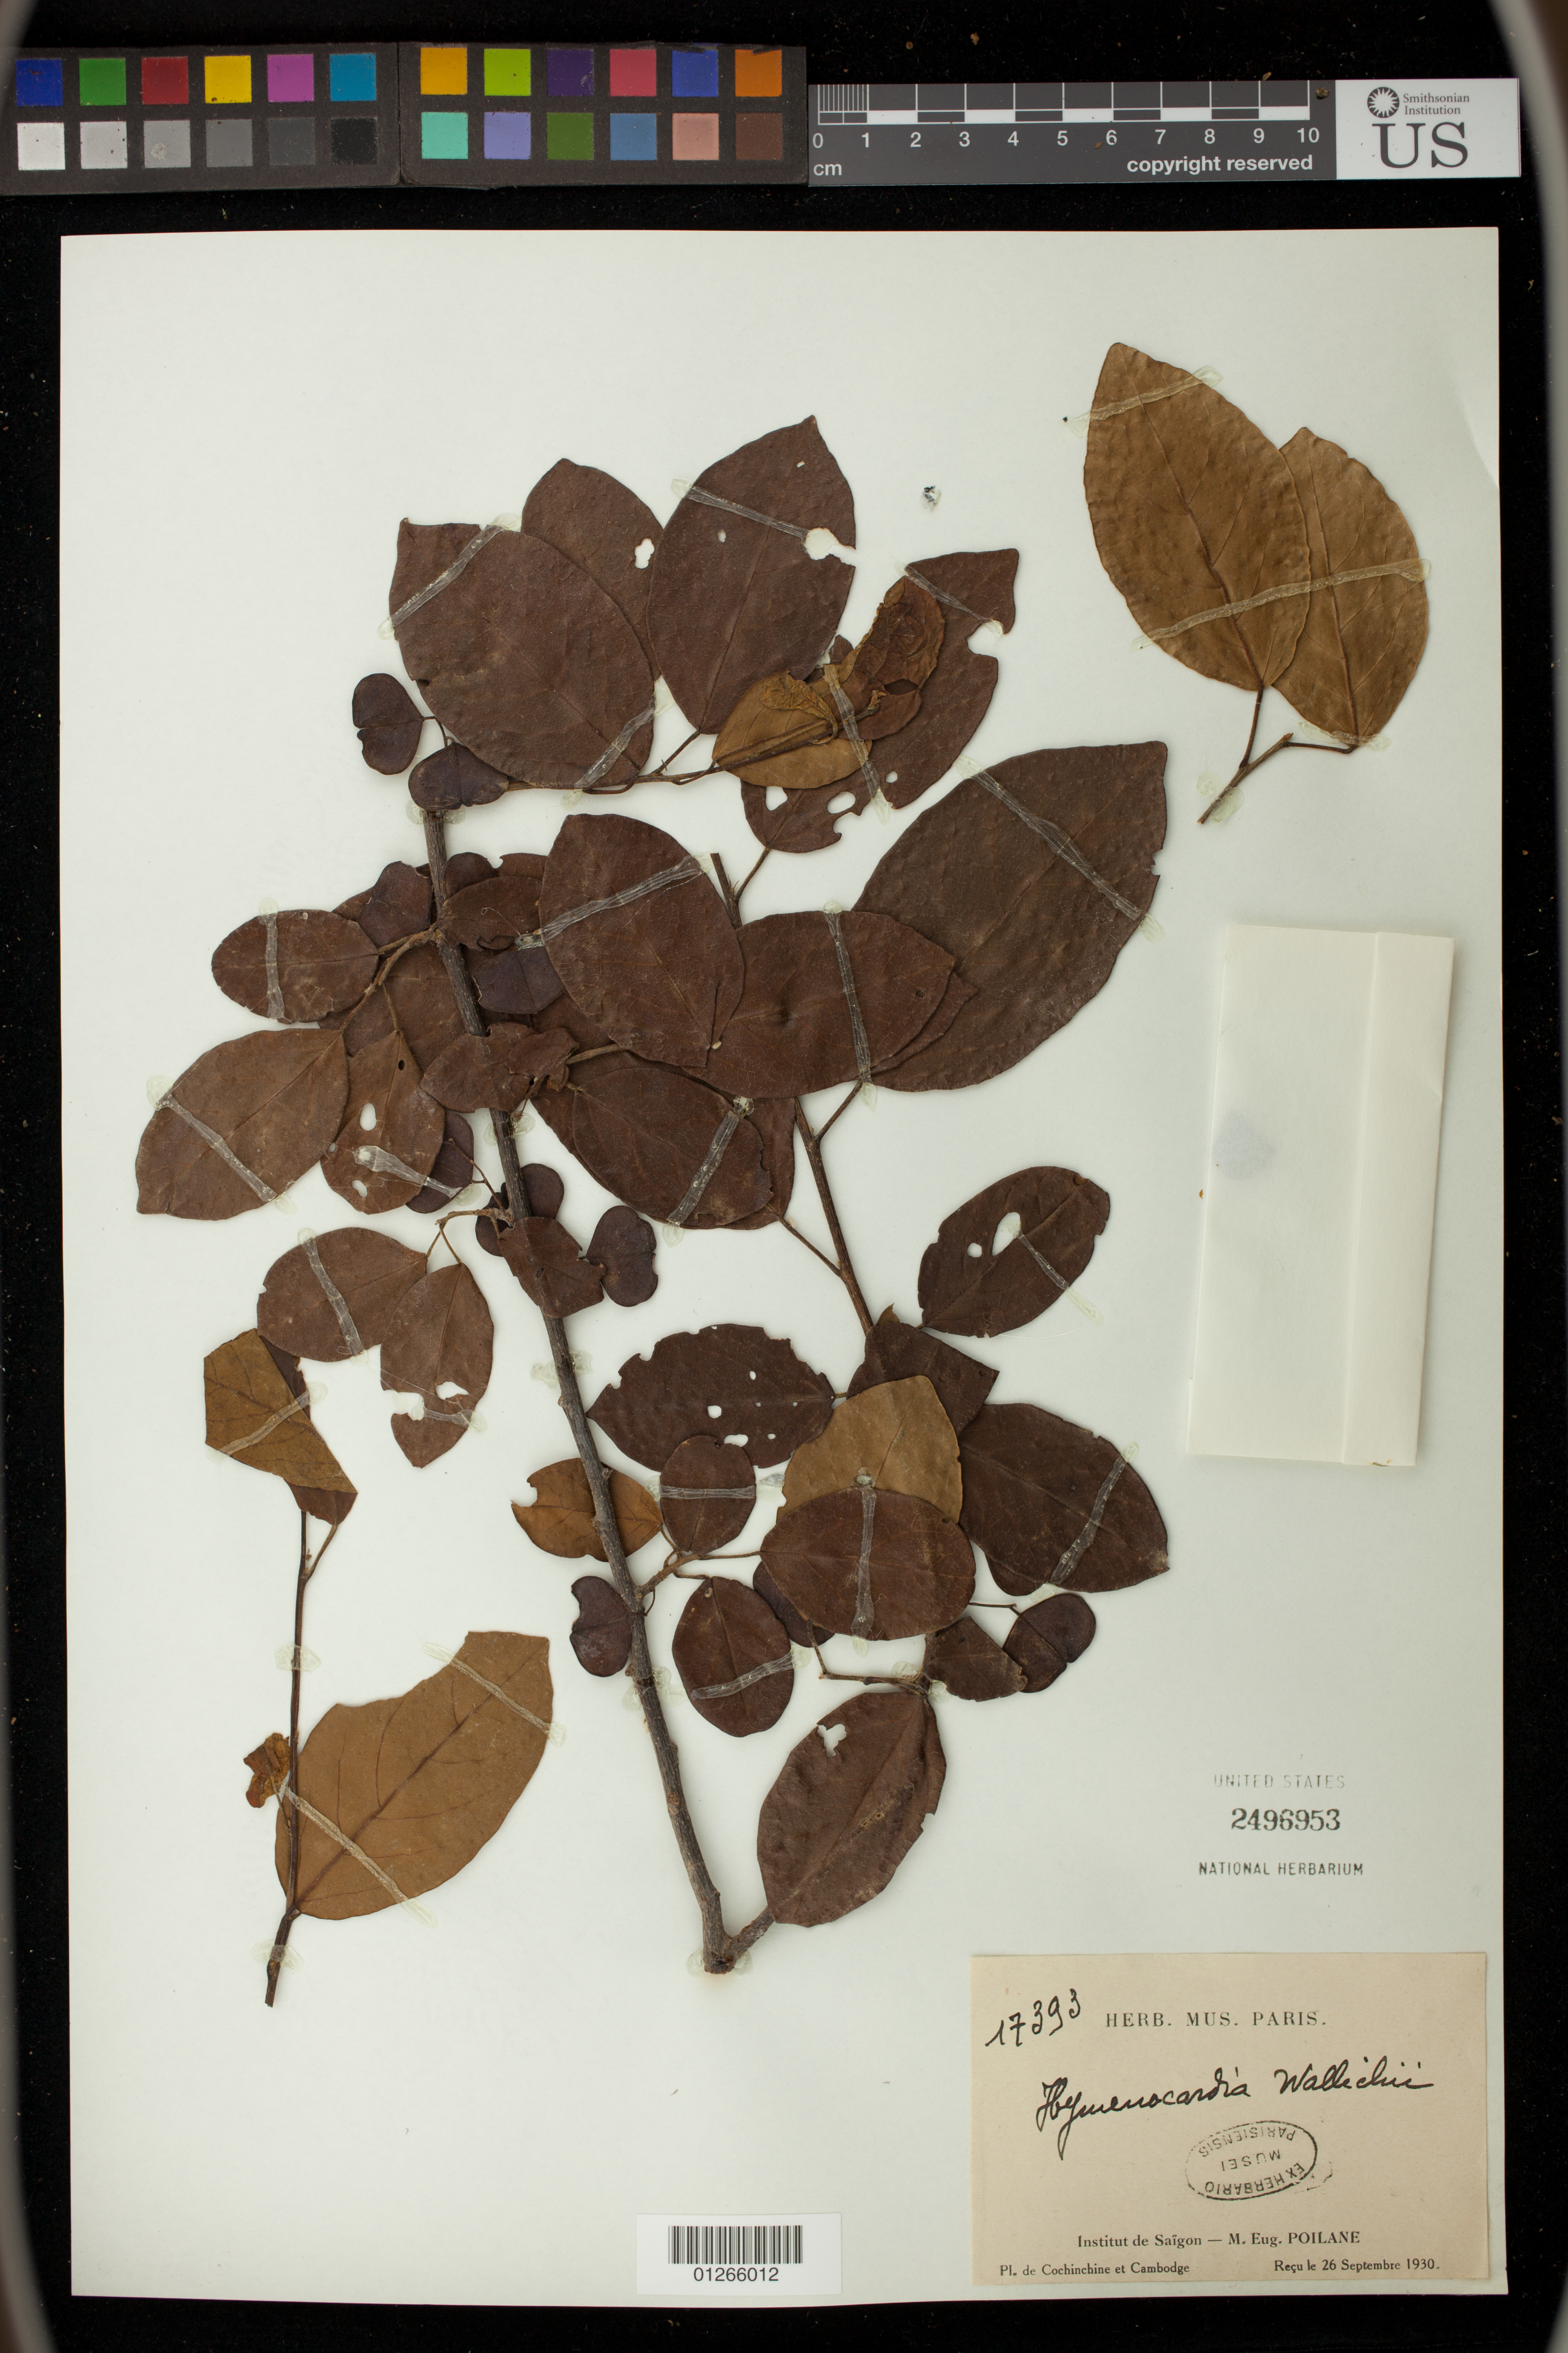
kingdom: Plantae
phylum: Tracheophyta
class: Magnoliopsida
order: Malpighiales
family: Phyllanthaceae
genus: Aporosa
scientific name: Aporosa wallichii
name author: Hook. f.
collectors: M. Poilane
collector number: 17393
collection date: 1930-09-26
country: Vietnam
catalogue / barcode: US 2496953